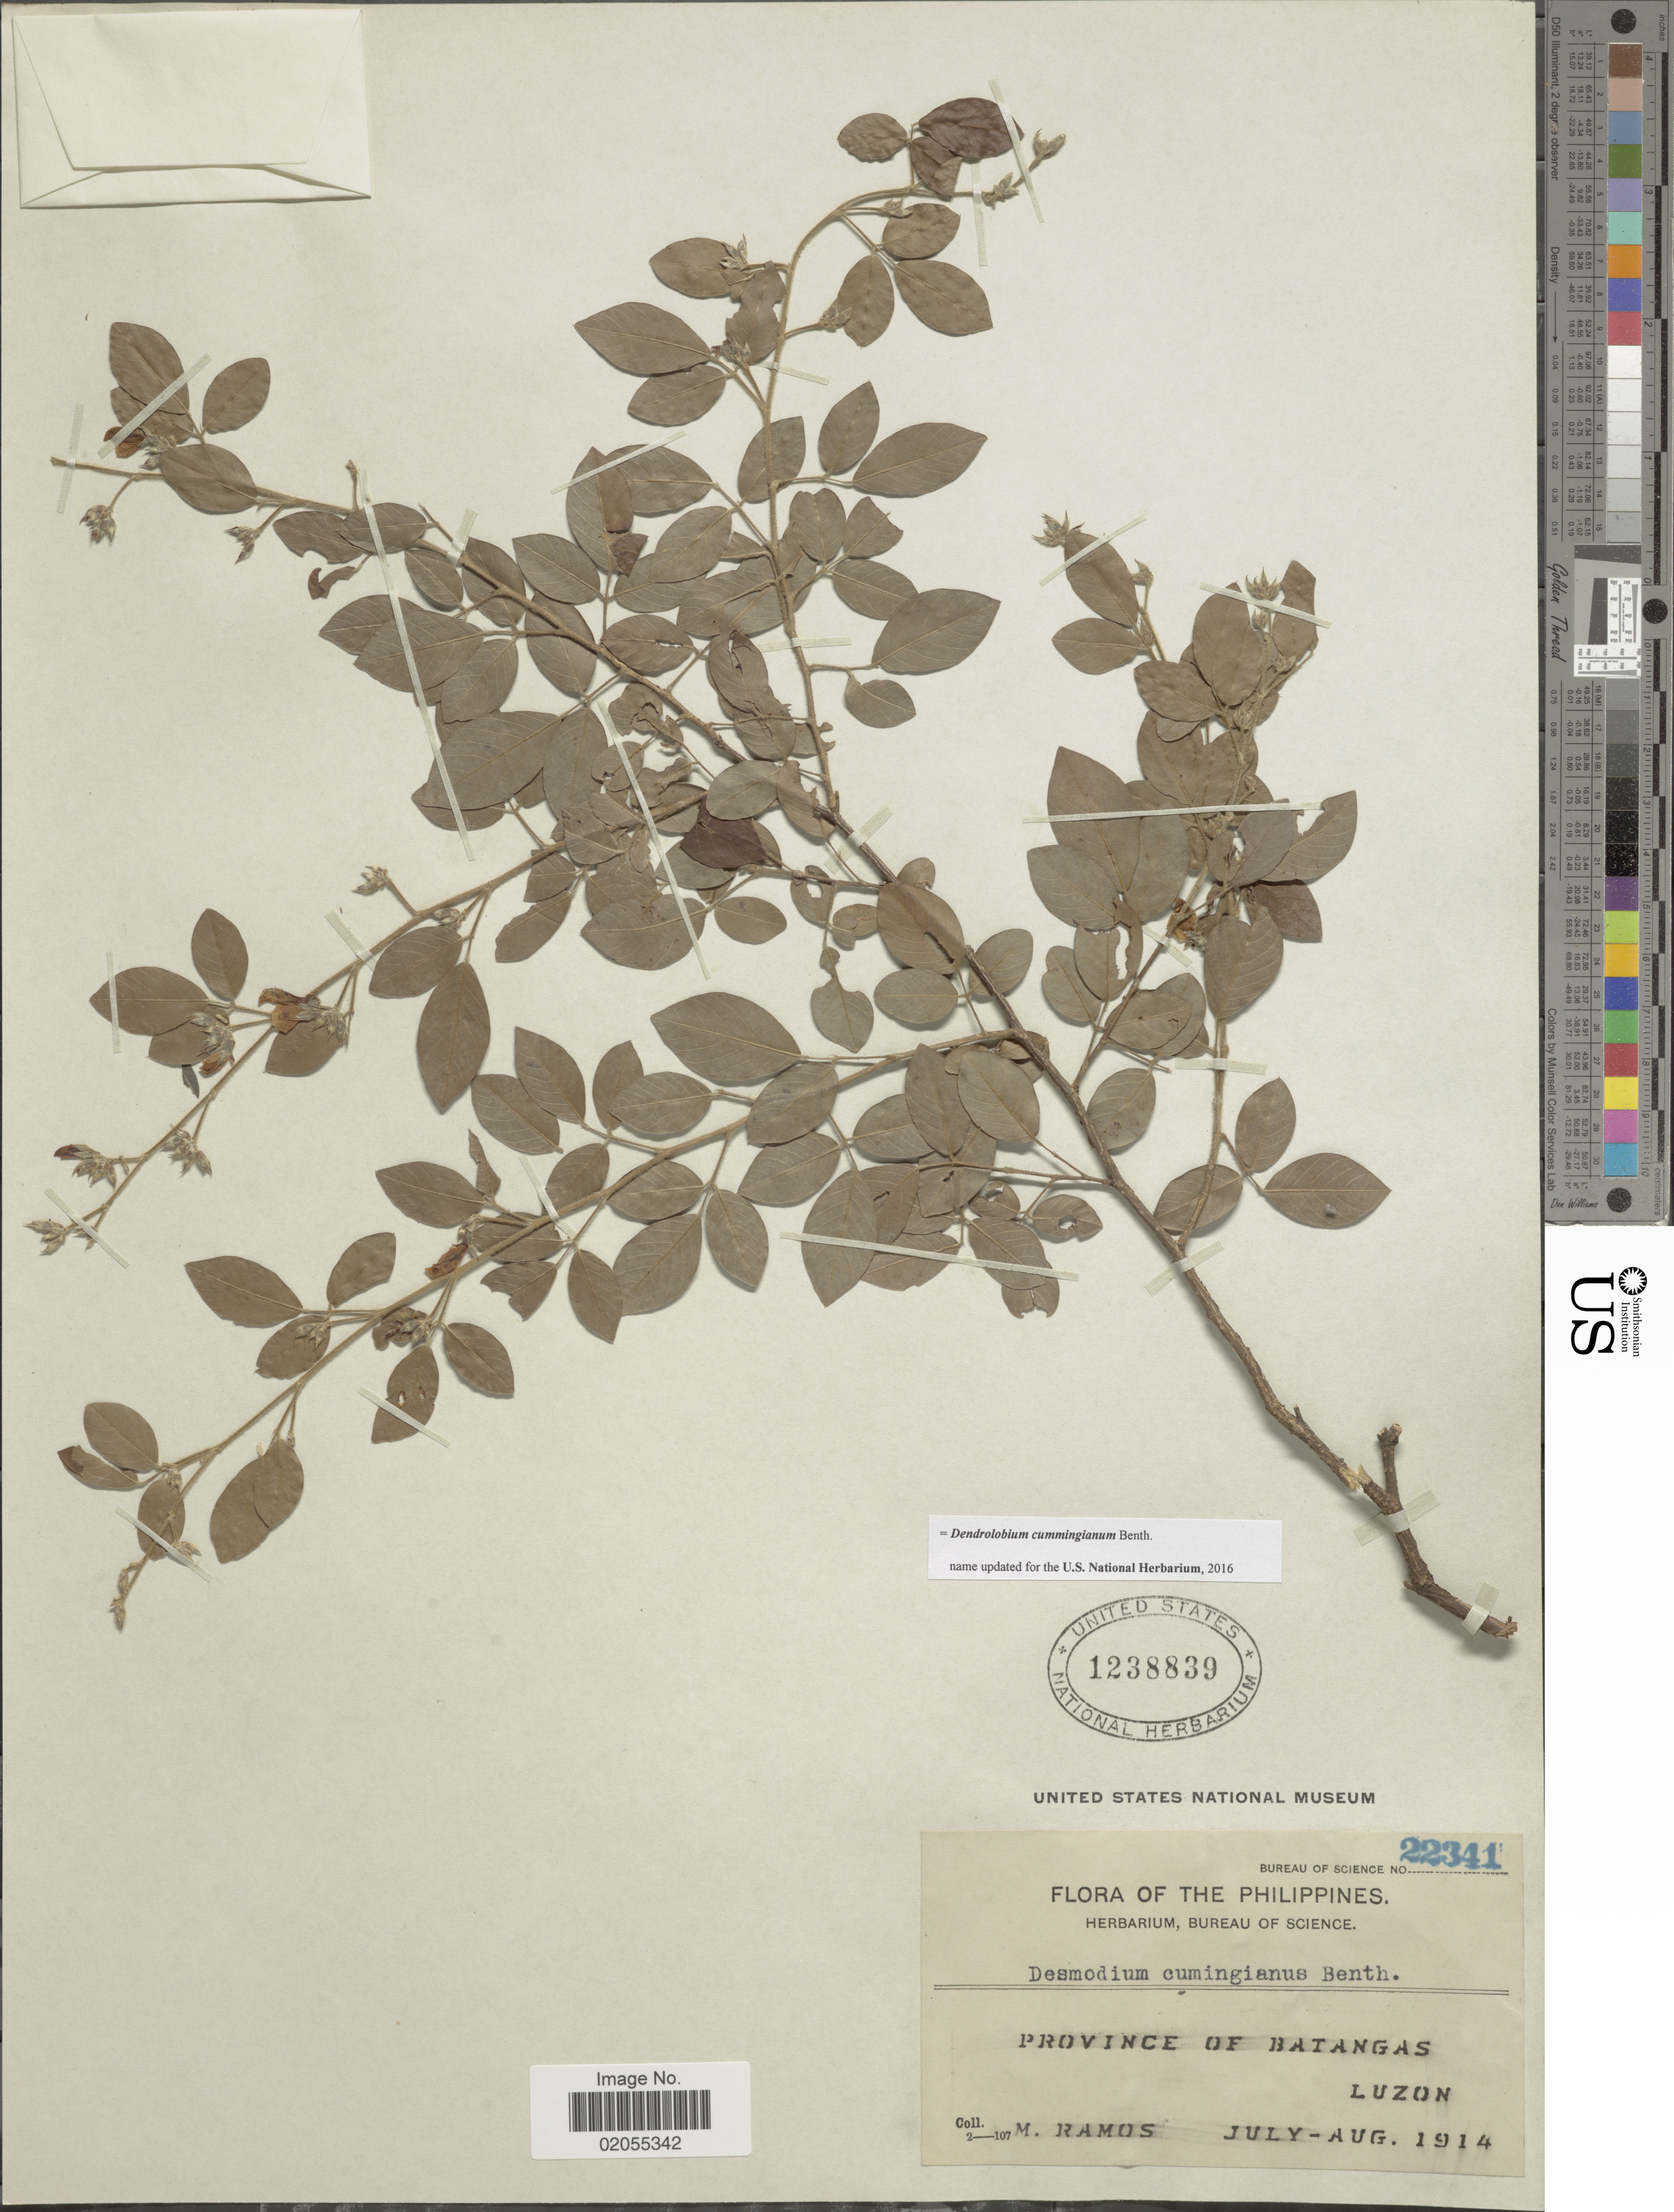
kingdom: Plantae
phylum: Tracheophyta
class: Magnoliopsida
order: Fabales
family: Fabaceae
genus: Dendrolobium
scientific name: Dendrolobium cumingianum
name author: Benth.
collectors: M. Ramos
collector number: Bureau of Science 22341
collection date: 1914-07/1914-08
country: Philippines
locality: Province of Batangas, Luzon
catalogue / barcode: US 1238839